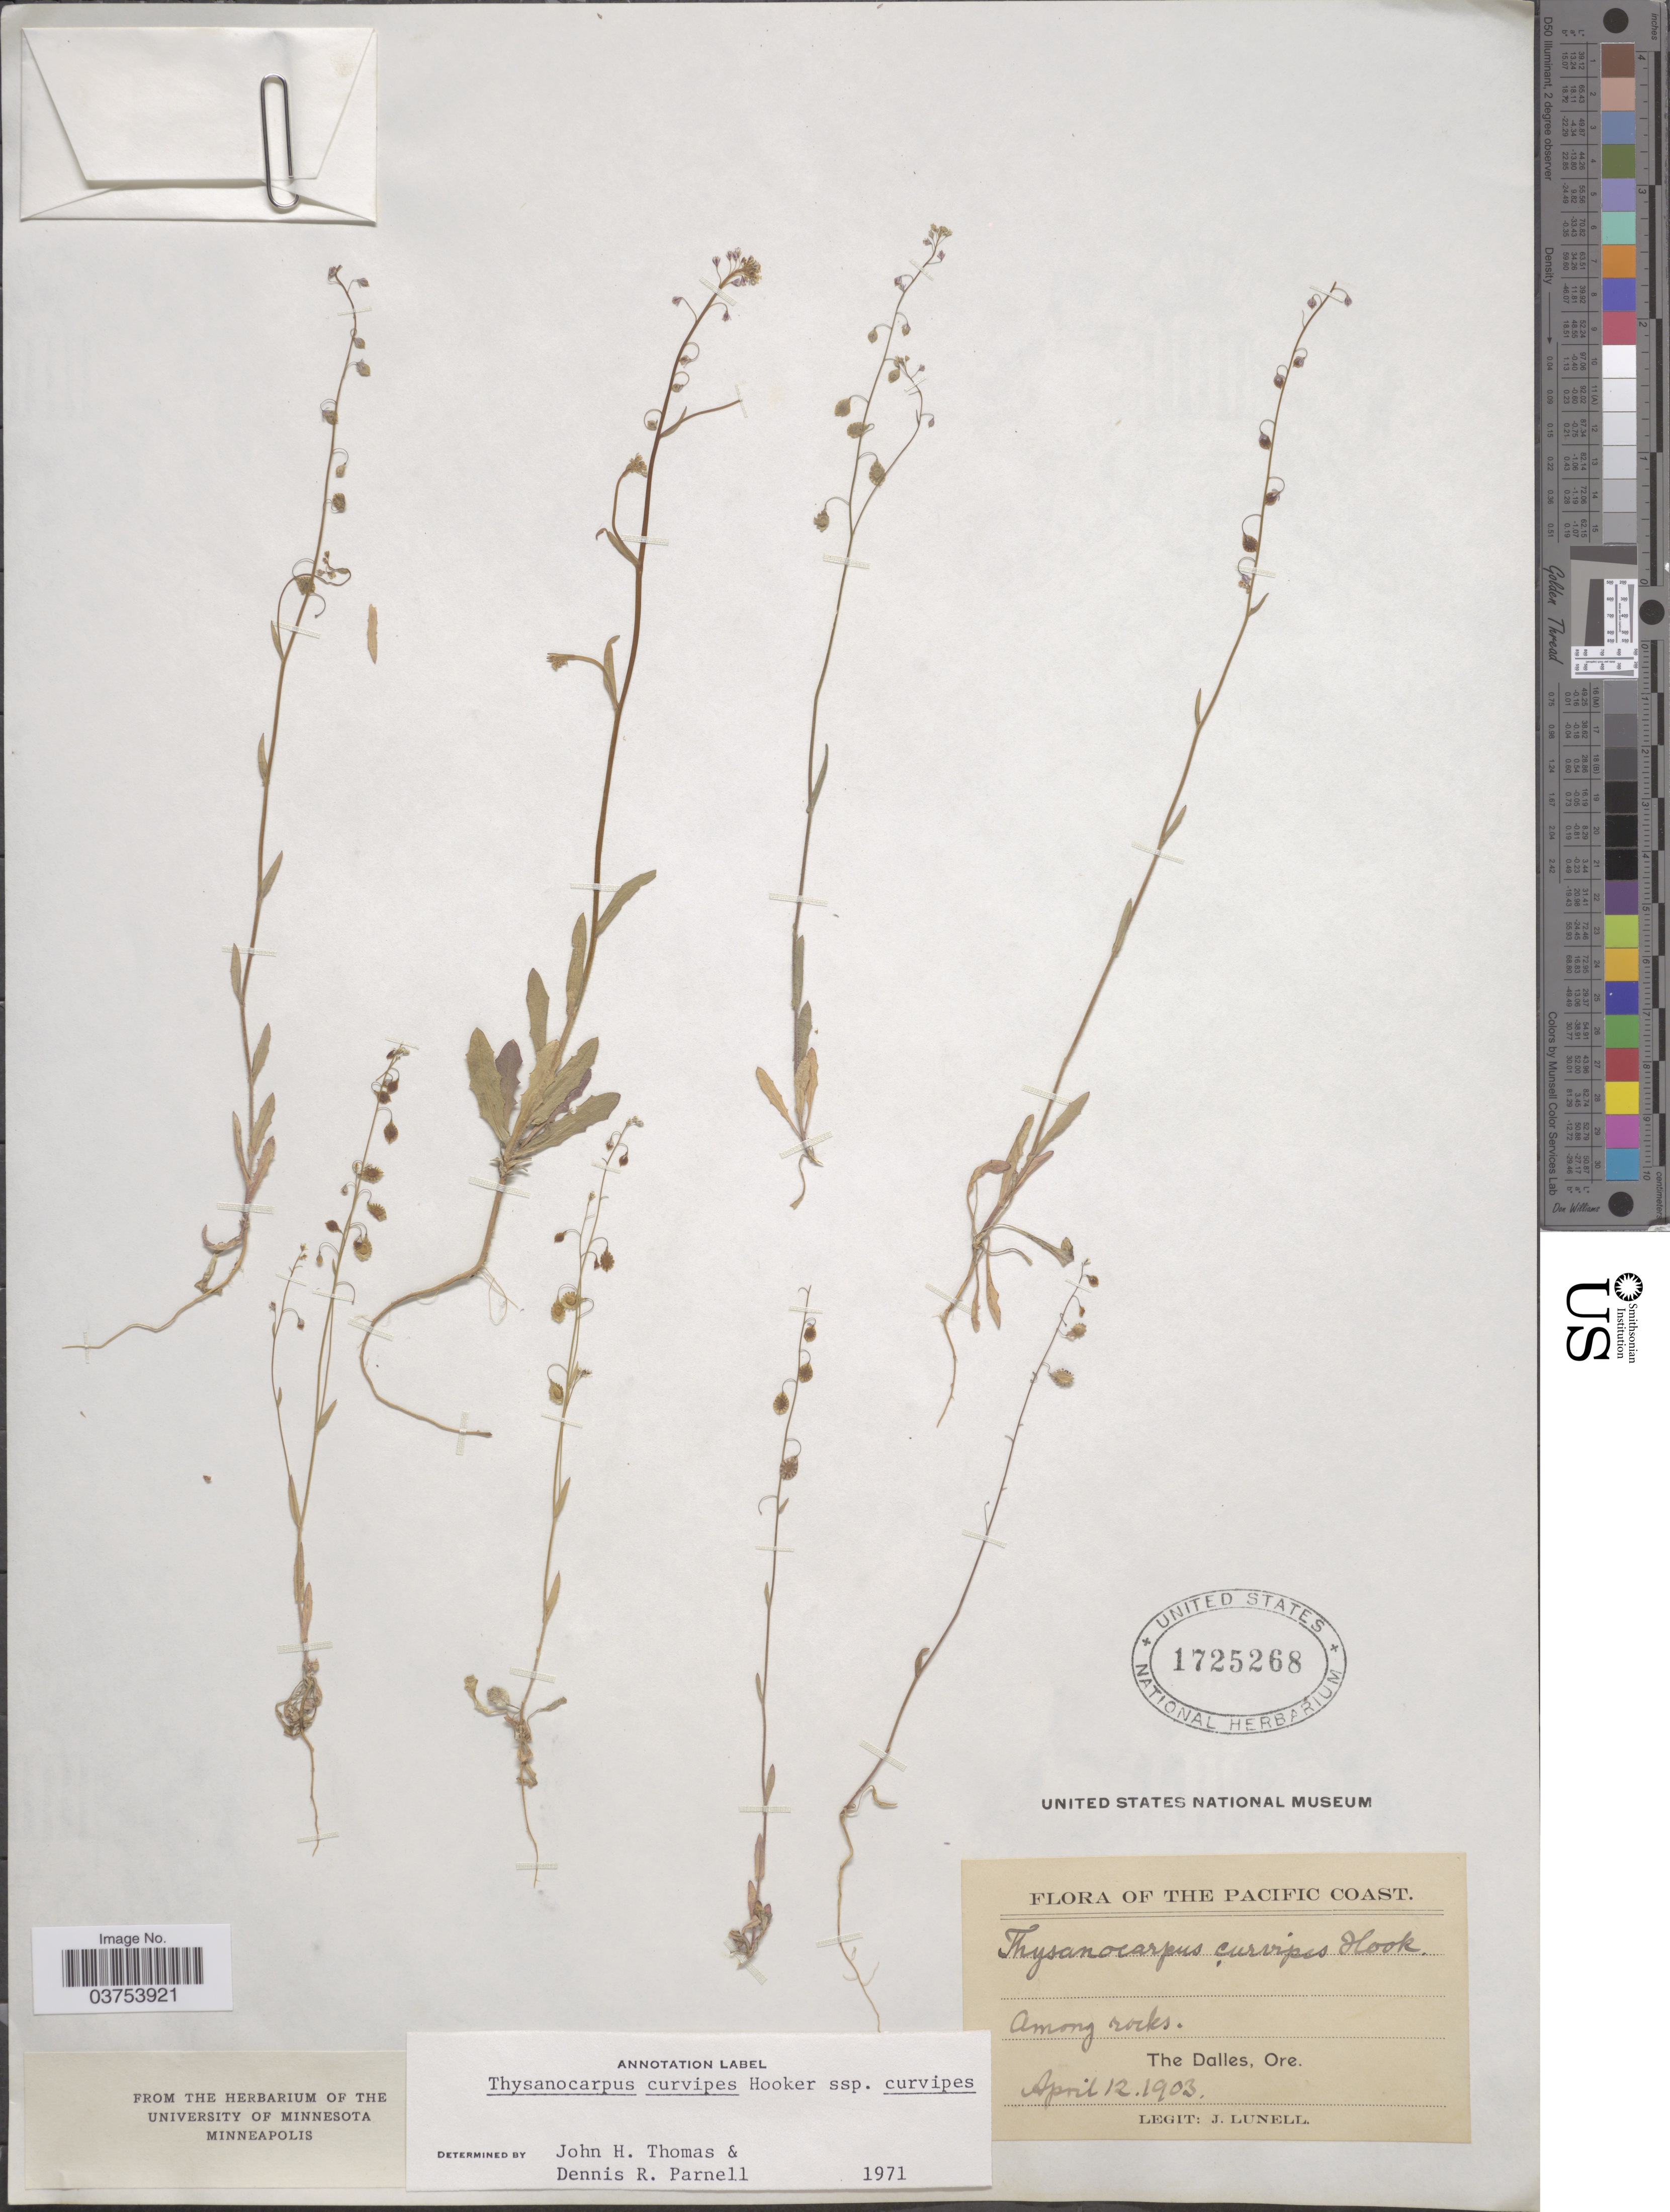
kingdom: Plantae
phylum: Tracheophyta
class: Magnoliopsida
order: Brassicales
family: Brassicaceae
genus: Thysanocarpus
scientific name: Thysanocarpus curvipes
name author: Hook.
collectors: J. Lunell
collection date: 1903-04-12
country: United States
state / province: Oregon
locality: The Pacific Coast. The Dalles.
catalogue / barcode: US 1725268